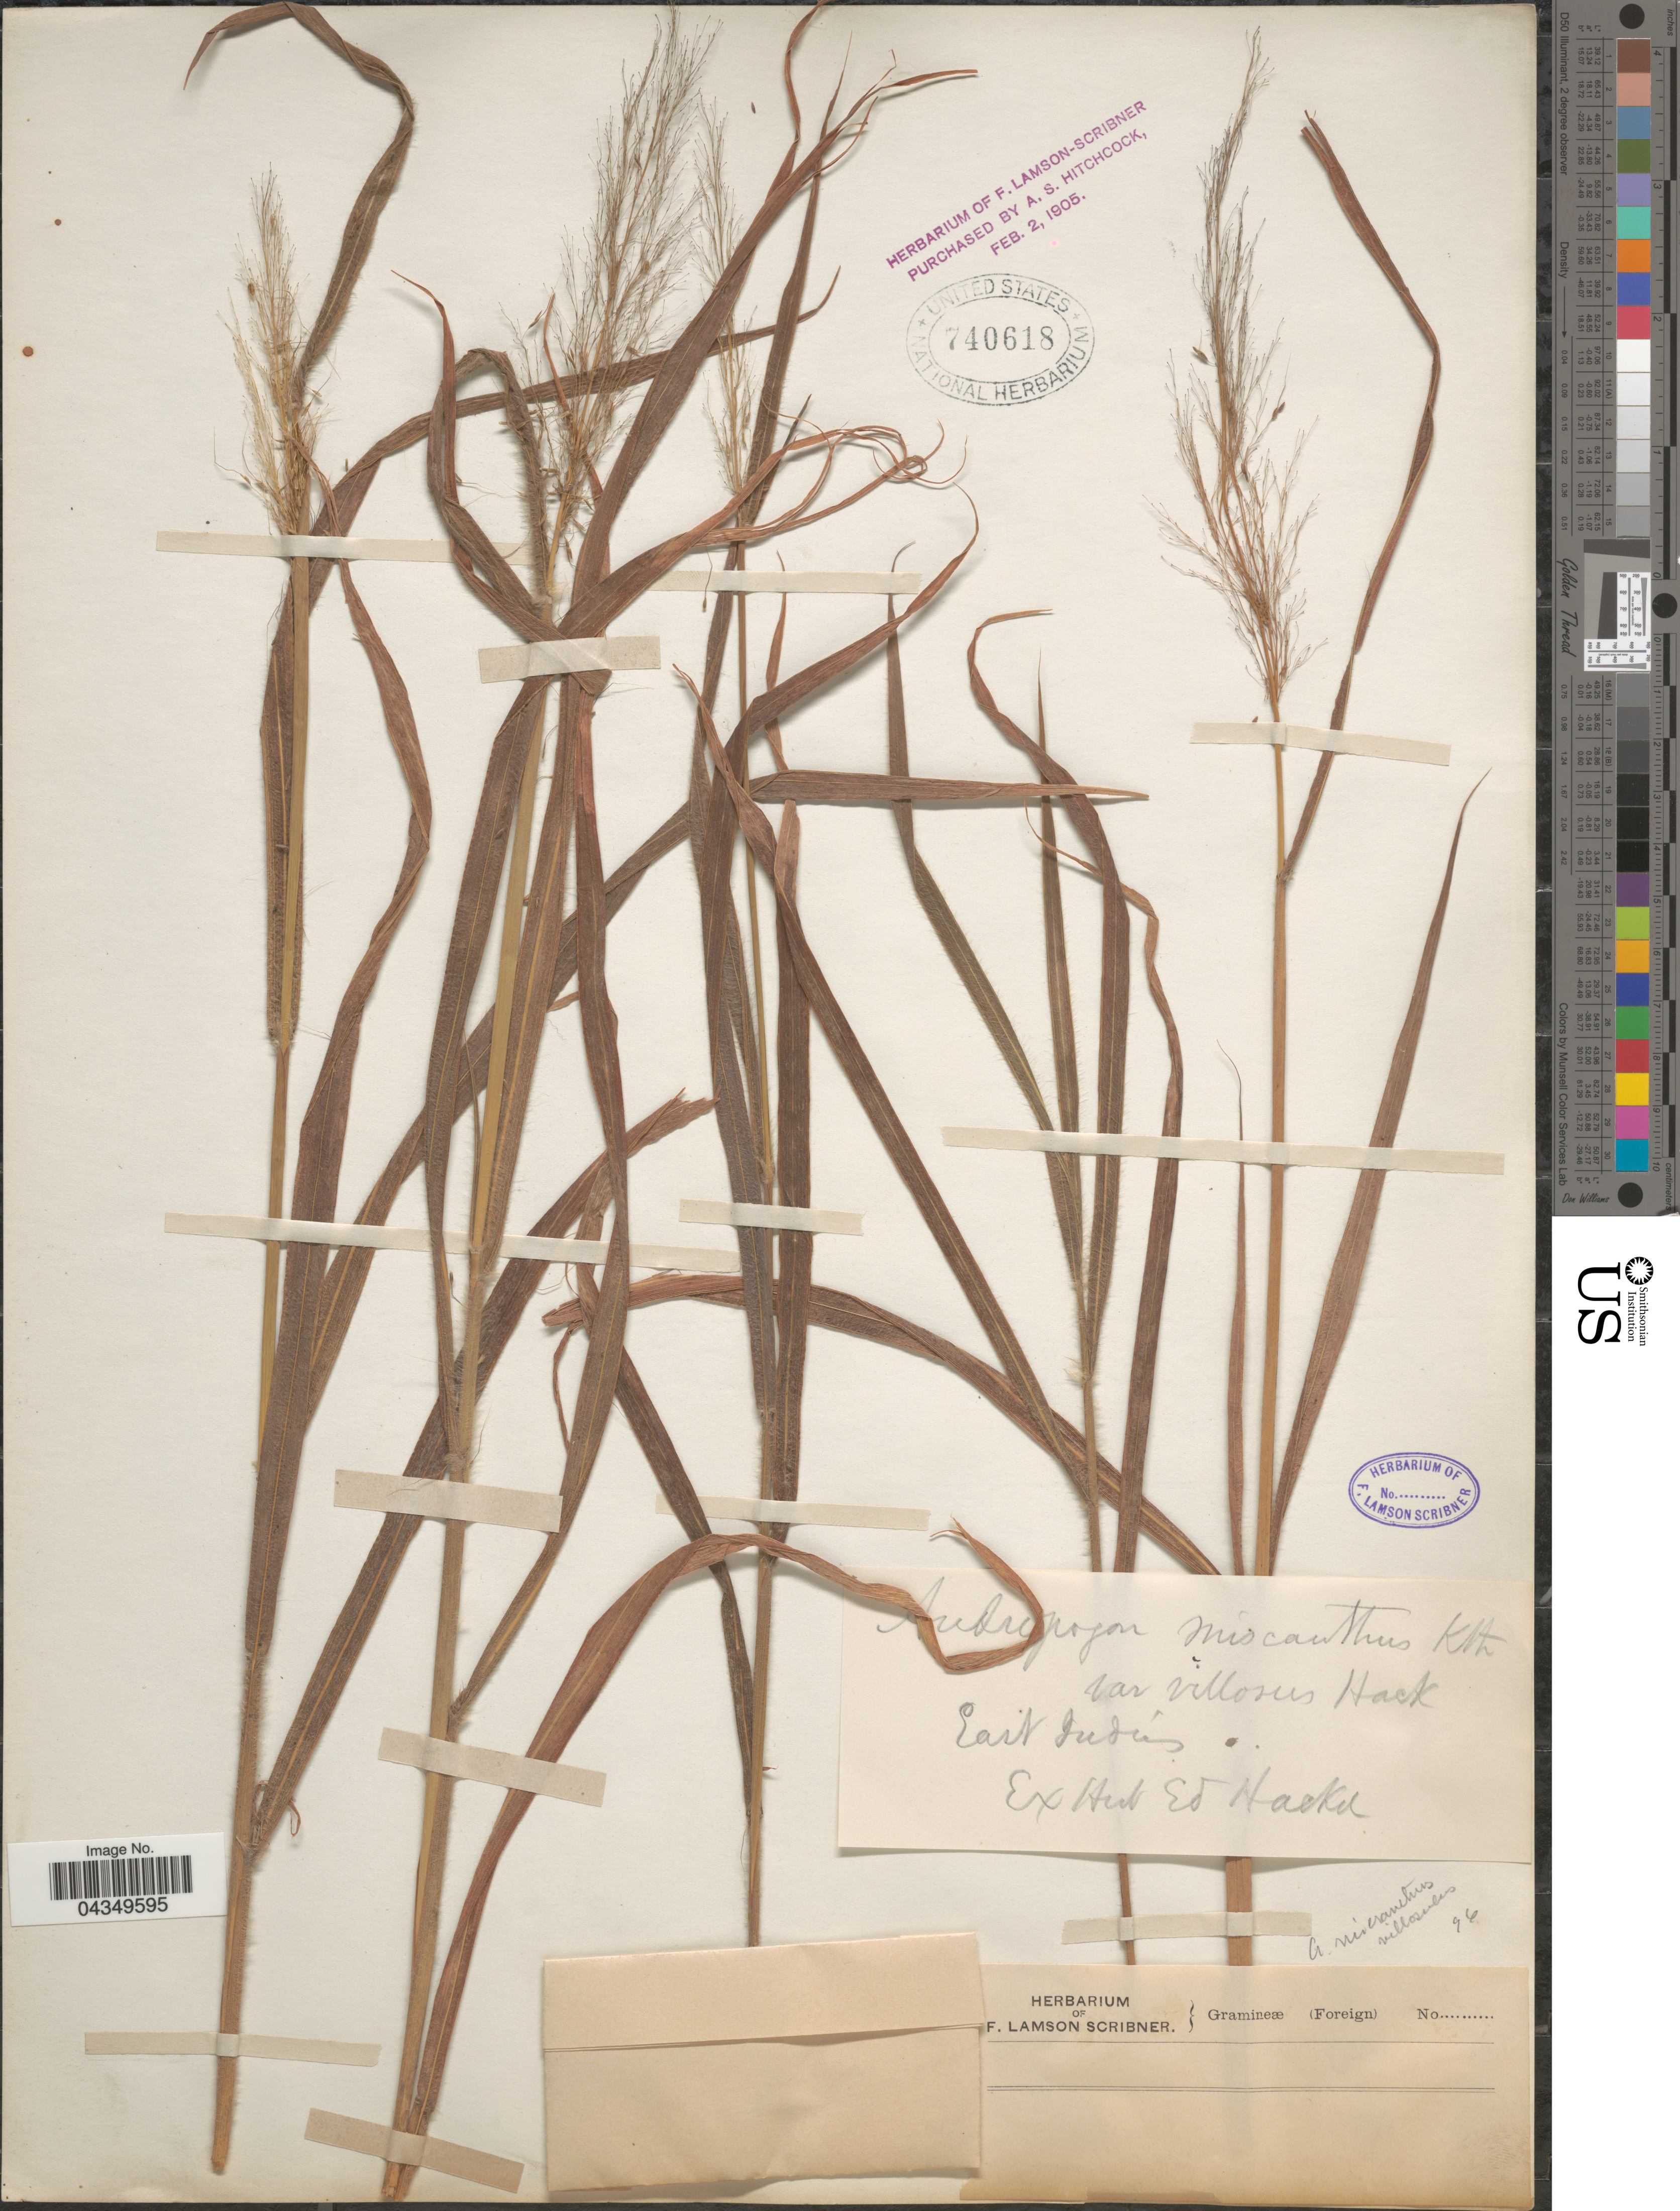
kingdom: Plantae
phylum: Tracheophyta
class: Liliopsida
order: Poales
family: Poaceae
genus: Capillipedium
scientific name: Capillipedium parviflorum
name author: (R. Br.) Stapf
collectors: ex herb. E. Hackel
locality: East Indies.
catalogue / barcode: US 740618